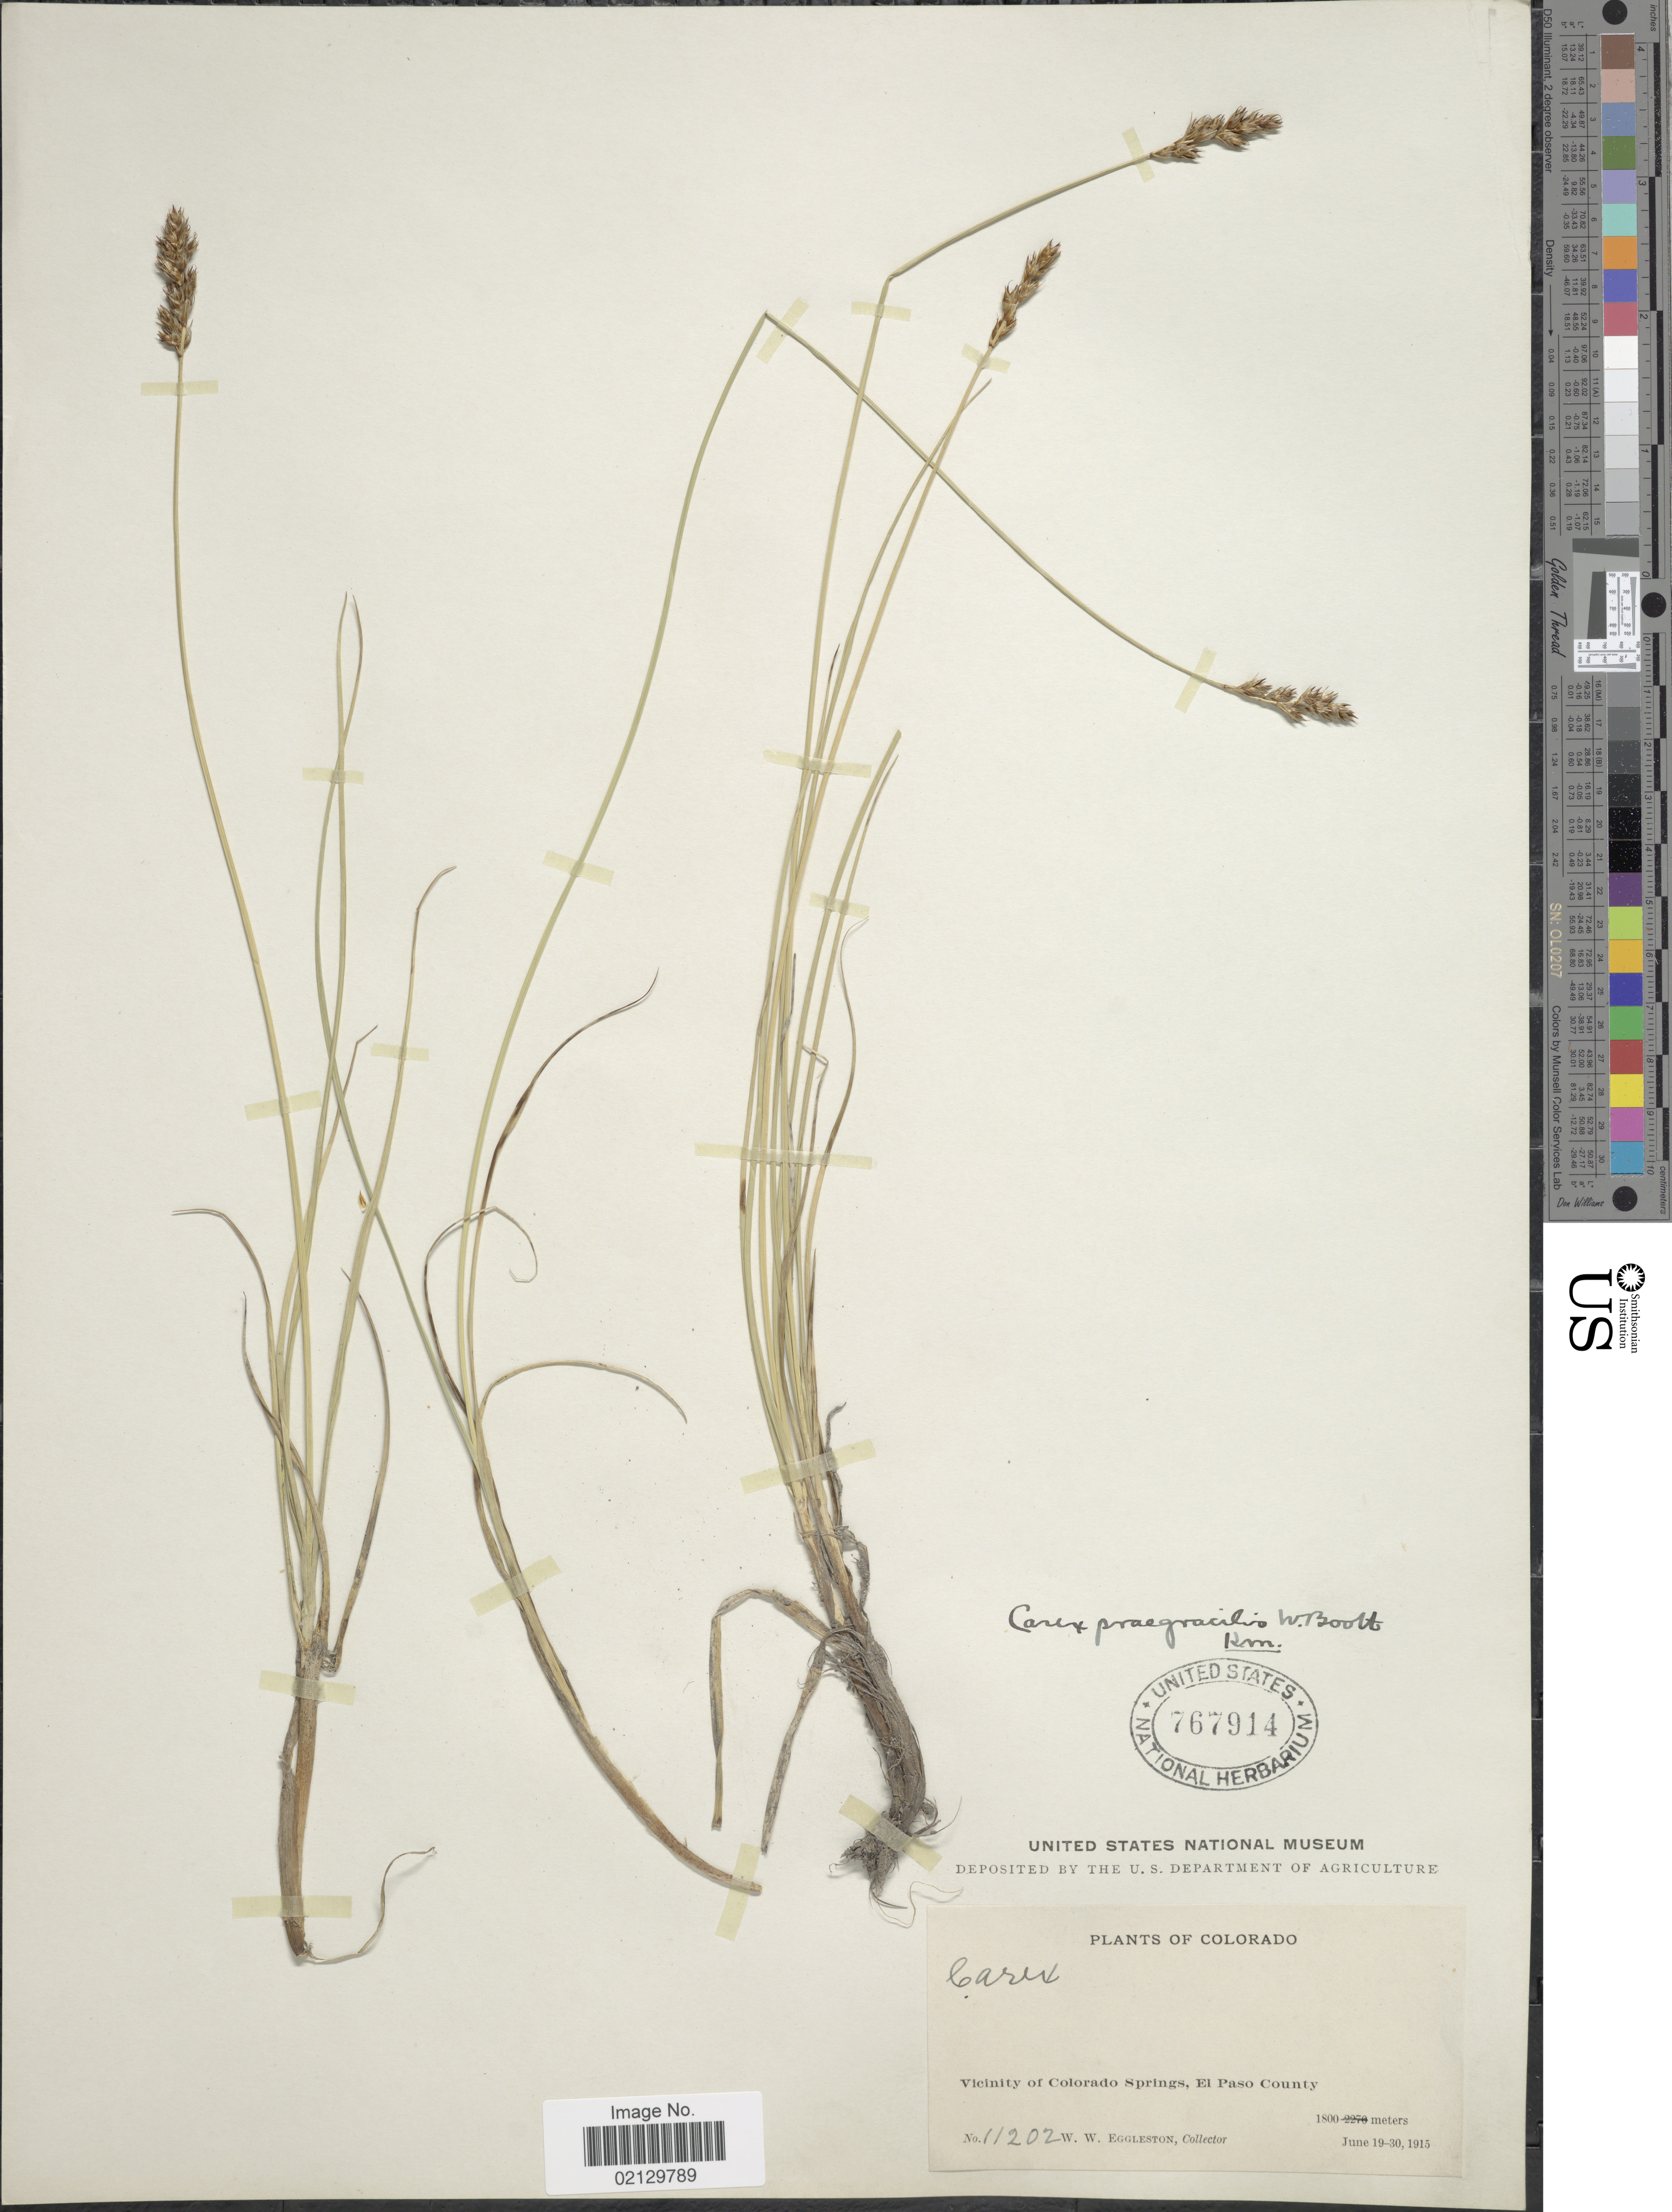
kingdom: Plantae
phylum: Tracheophyta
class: Liliopsida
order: Poales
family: Cyperaceae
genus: Carex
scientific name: Carex praegracilis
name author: W. Boott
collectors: W. W. Eggleston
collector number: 11202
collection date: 1915-06-19/1915-06-30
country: United States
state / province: Colorado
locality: Colorado, Vicinity of Colorado Springs, El Paso County.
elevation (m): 1800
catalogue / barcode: US 767914